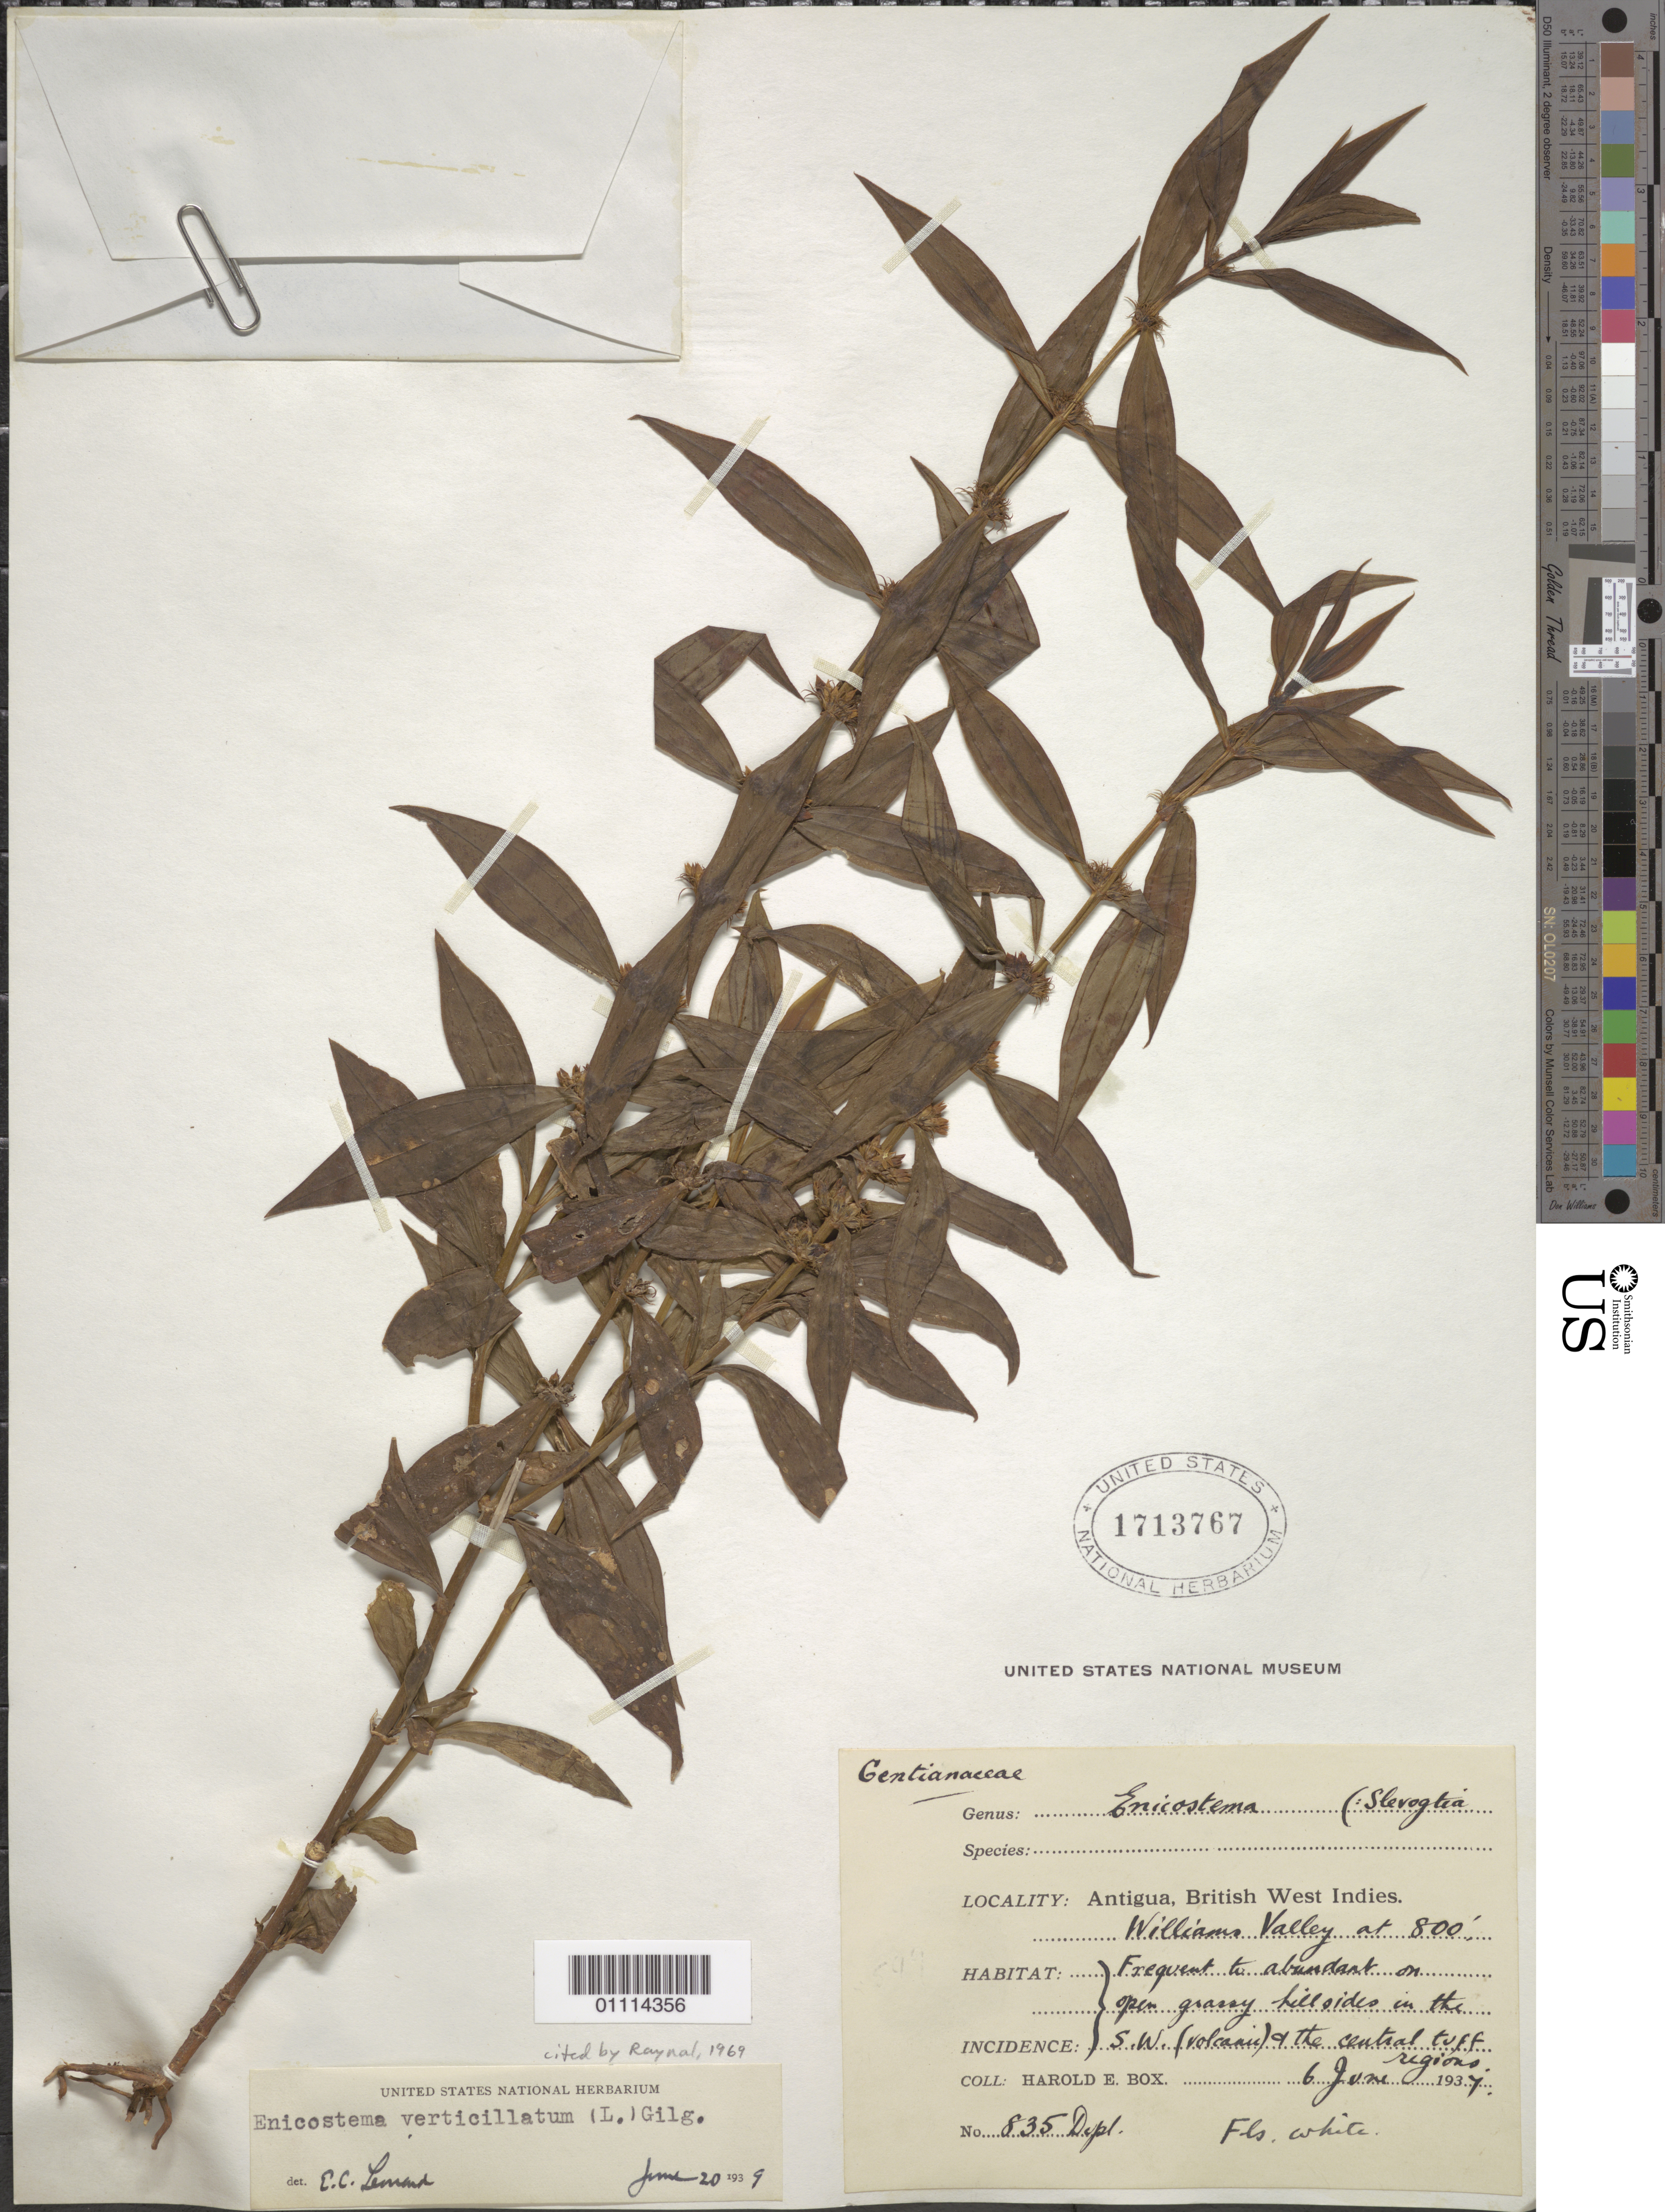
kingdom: Plantae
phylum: Tracheophyta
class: Magnoliopsida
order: Gentianales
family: Gentianaceae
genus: Enicostema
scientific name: Enicostema verticillatum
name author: (L.) Engl.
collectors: H. E. Box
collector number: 835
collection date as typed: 06 Jun 1937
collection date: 1937-06-06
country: Antigua and Barbuda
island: Antigua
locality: Williams Valley. Frequent to abundant on open grassy hillsides in the SW (volcanic) + the central tuff regions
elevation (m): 244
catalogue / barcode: US 1713767